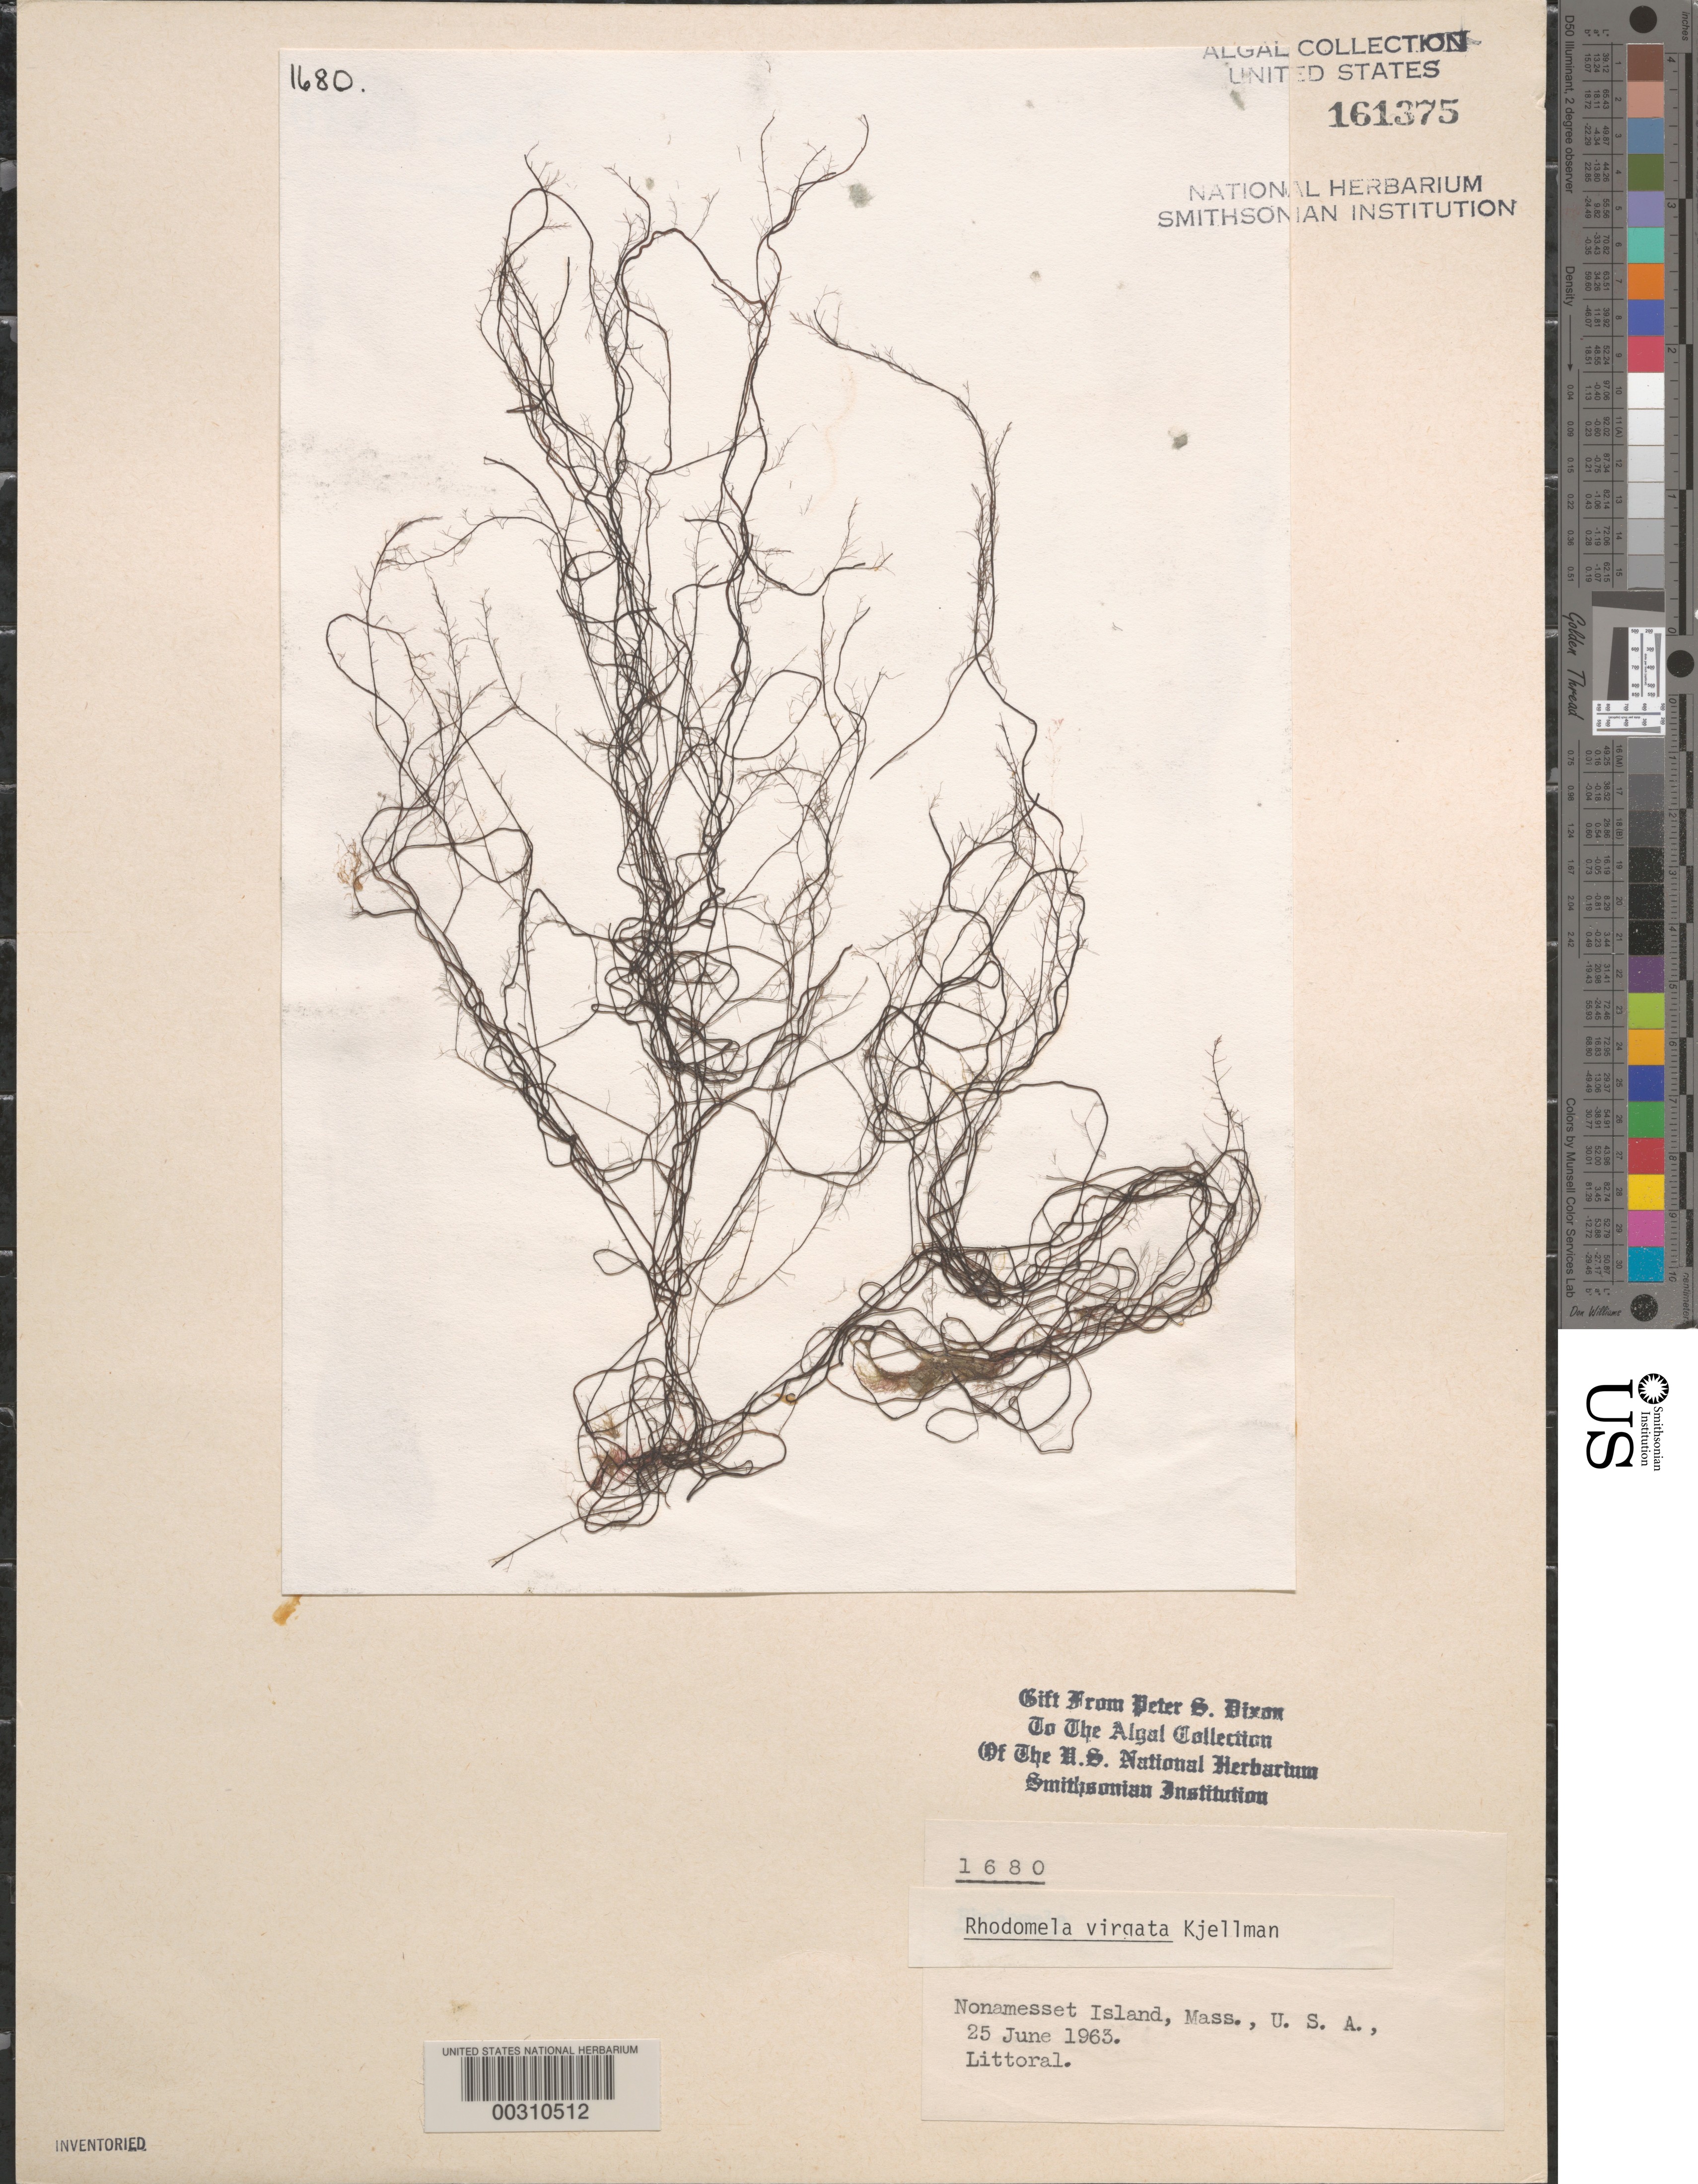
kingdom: Plantae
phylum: Rhodophyta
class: Florideophyceae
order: Ceramiales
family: Rhodomelaceae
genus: Rhodomela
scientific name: Rhodomela virgata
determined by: Dixon, P. S.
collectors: P. S. Dixon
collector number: PSD 1680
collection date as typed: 25 Jun 1963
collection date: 1963-06-25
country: United States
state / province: Massachusetts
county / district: Dukes County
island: Nonamesset Island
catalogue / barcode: US 161375